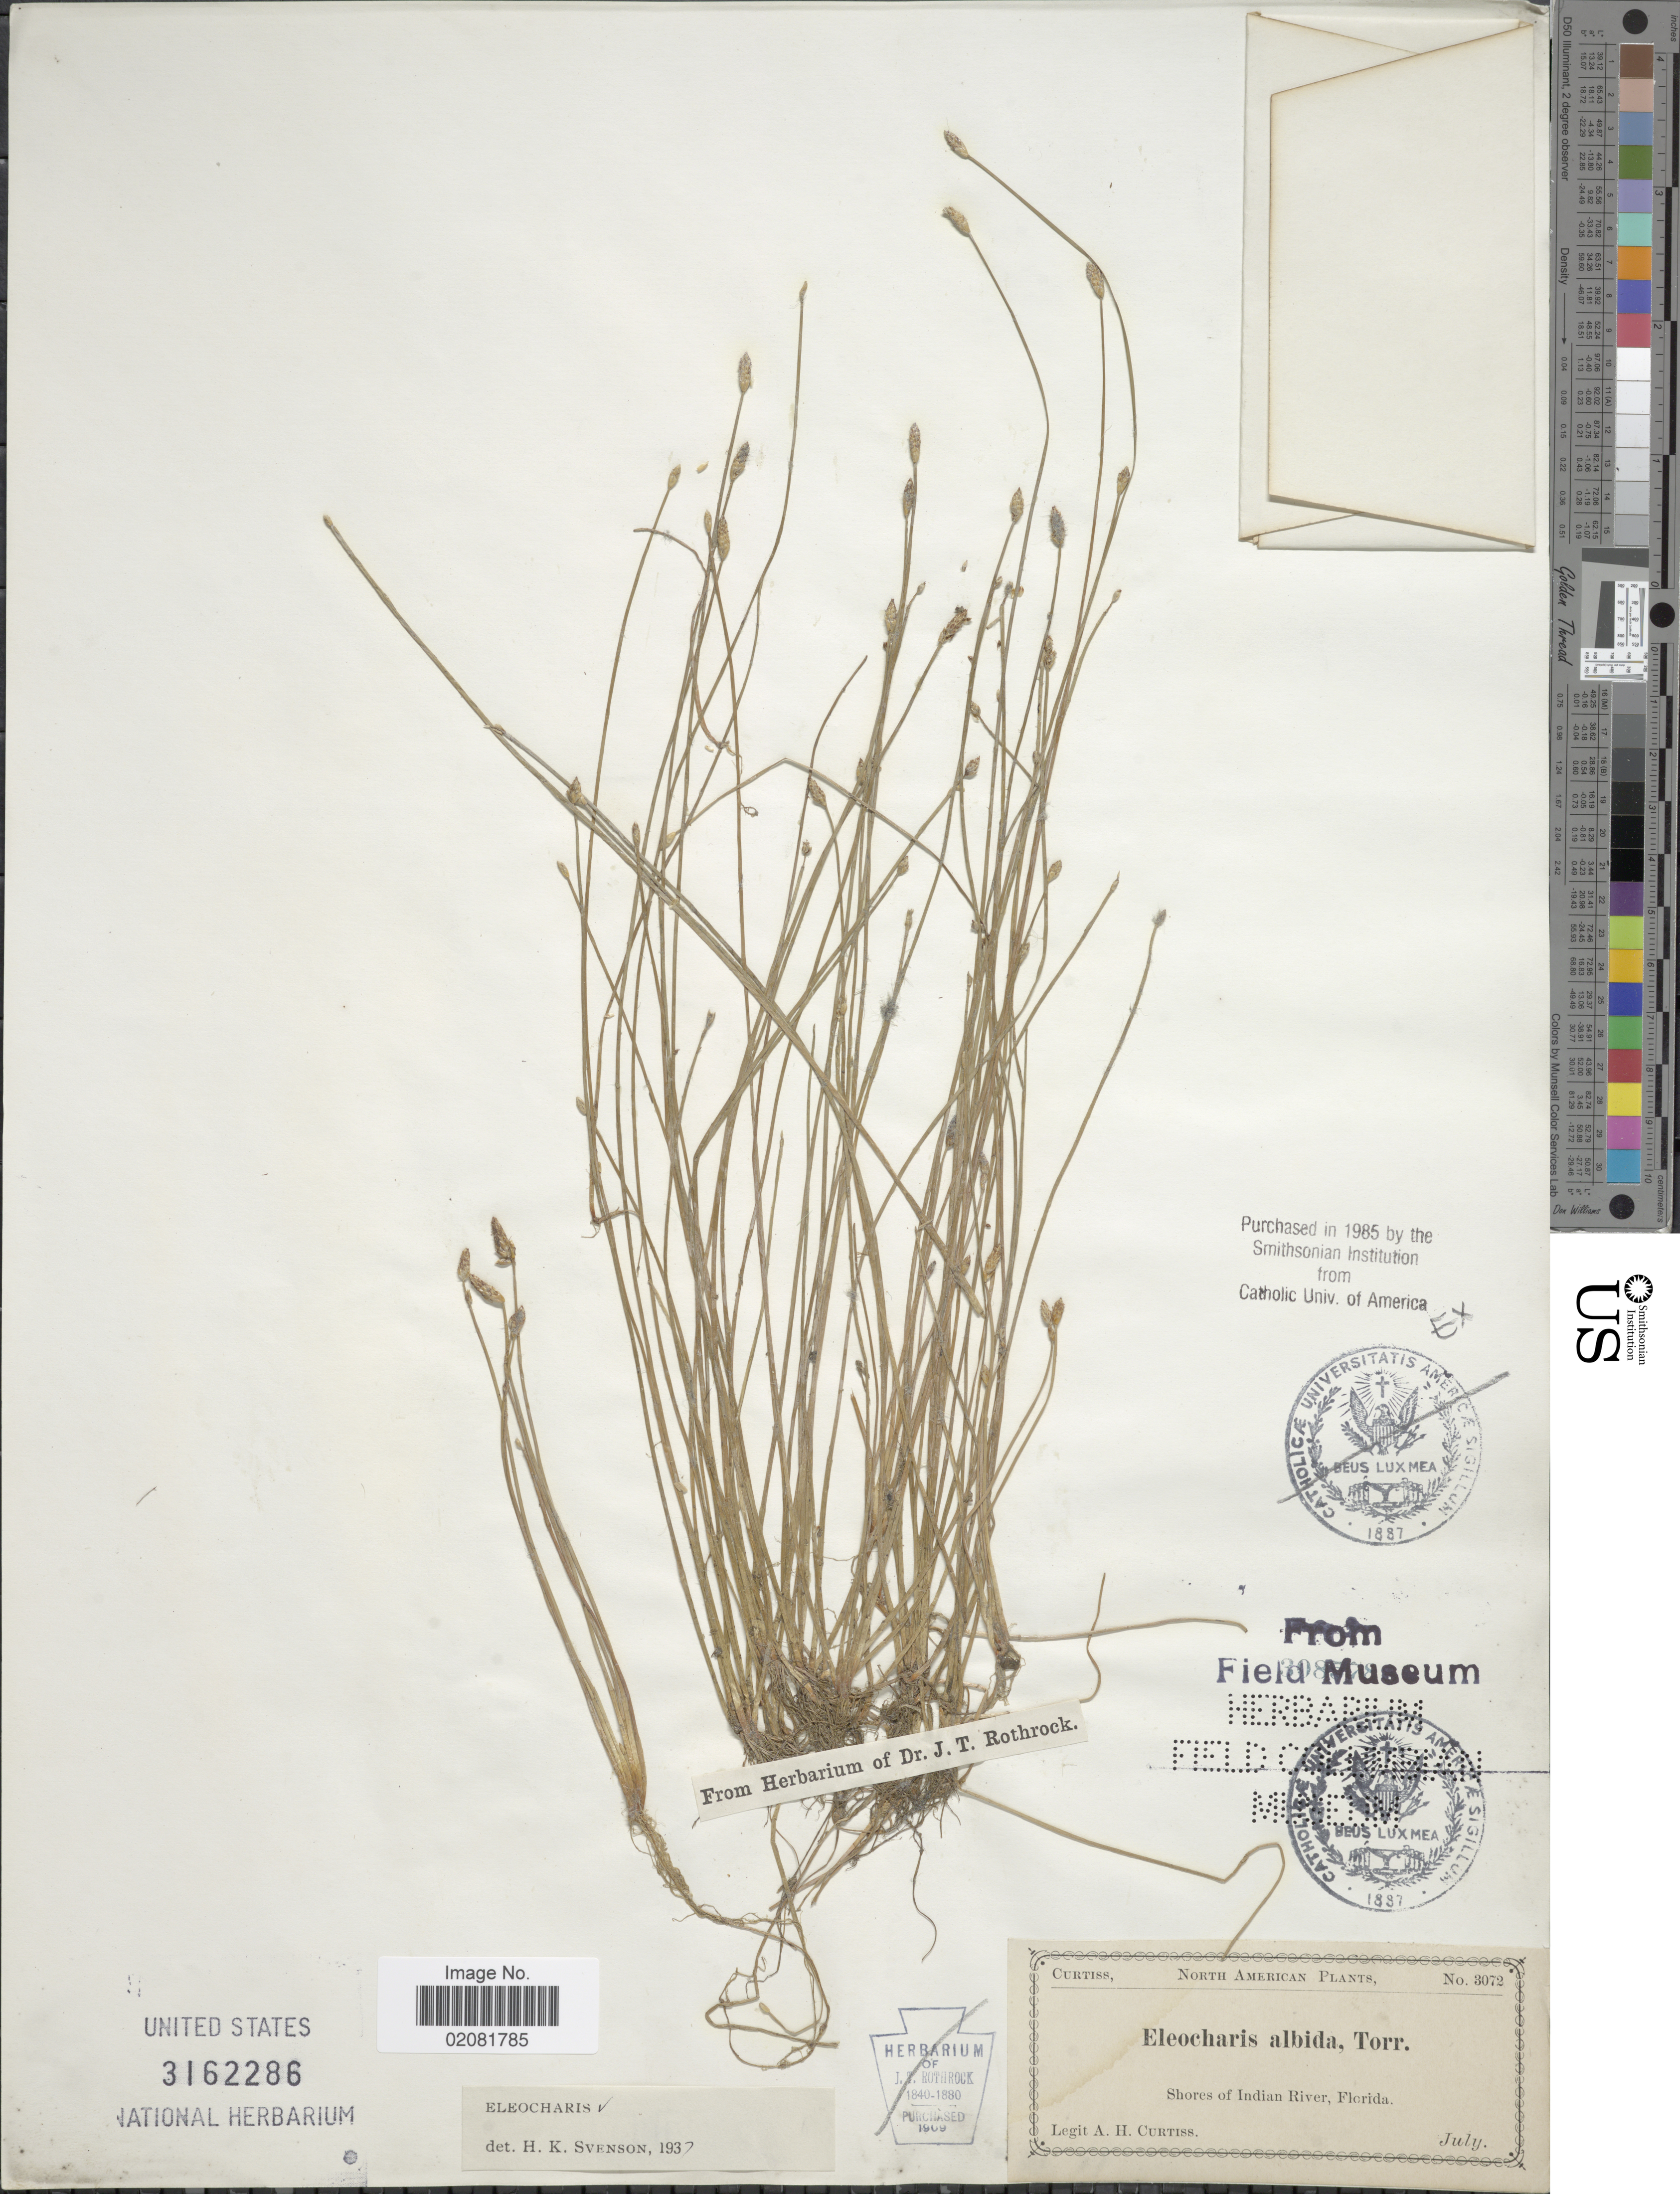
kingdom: Plantae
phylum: Tracheophyta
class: Liliopsida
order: Poales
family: Cyperaceae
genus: Eleocharis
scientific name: Eleocharis albida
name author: Torr.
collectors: A. H. Curtiss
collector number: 3072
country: United States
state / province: Florida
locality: Shores of Indian River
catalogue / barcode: US 3162286